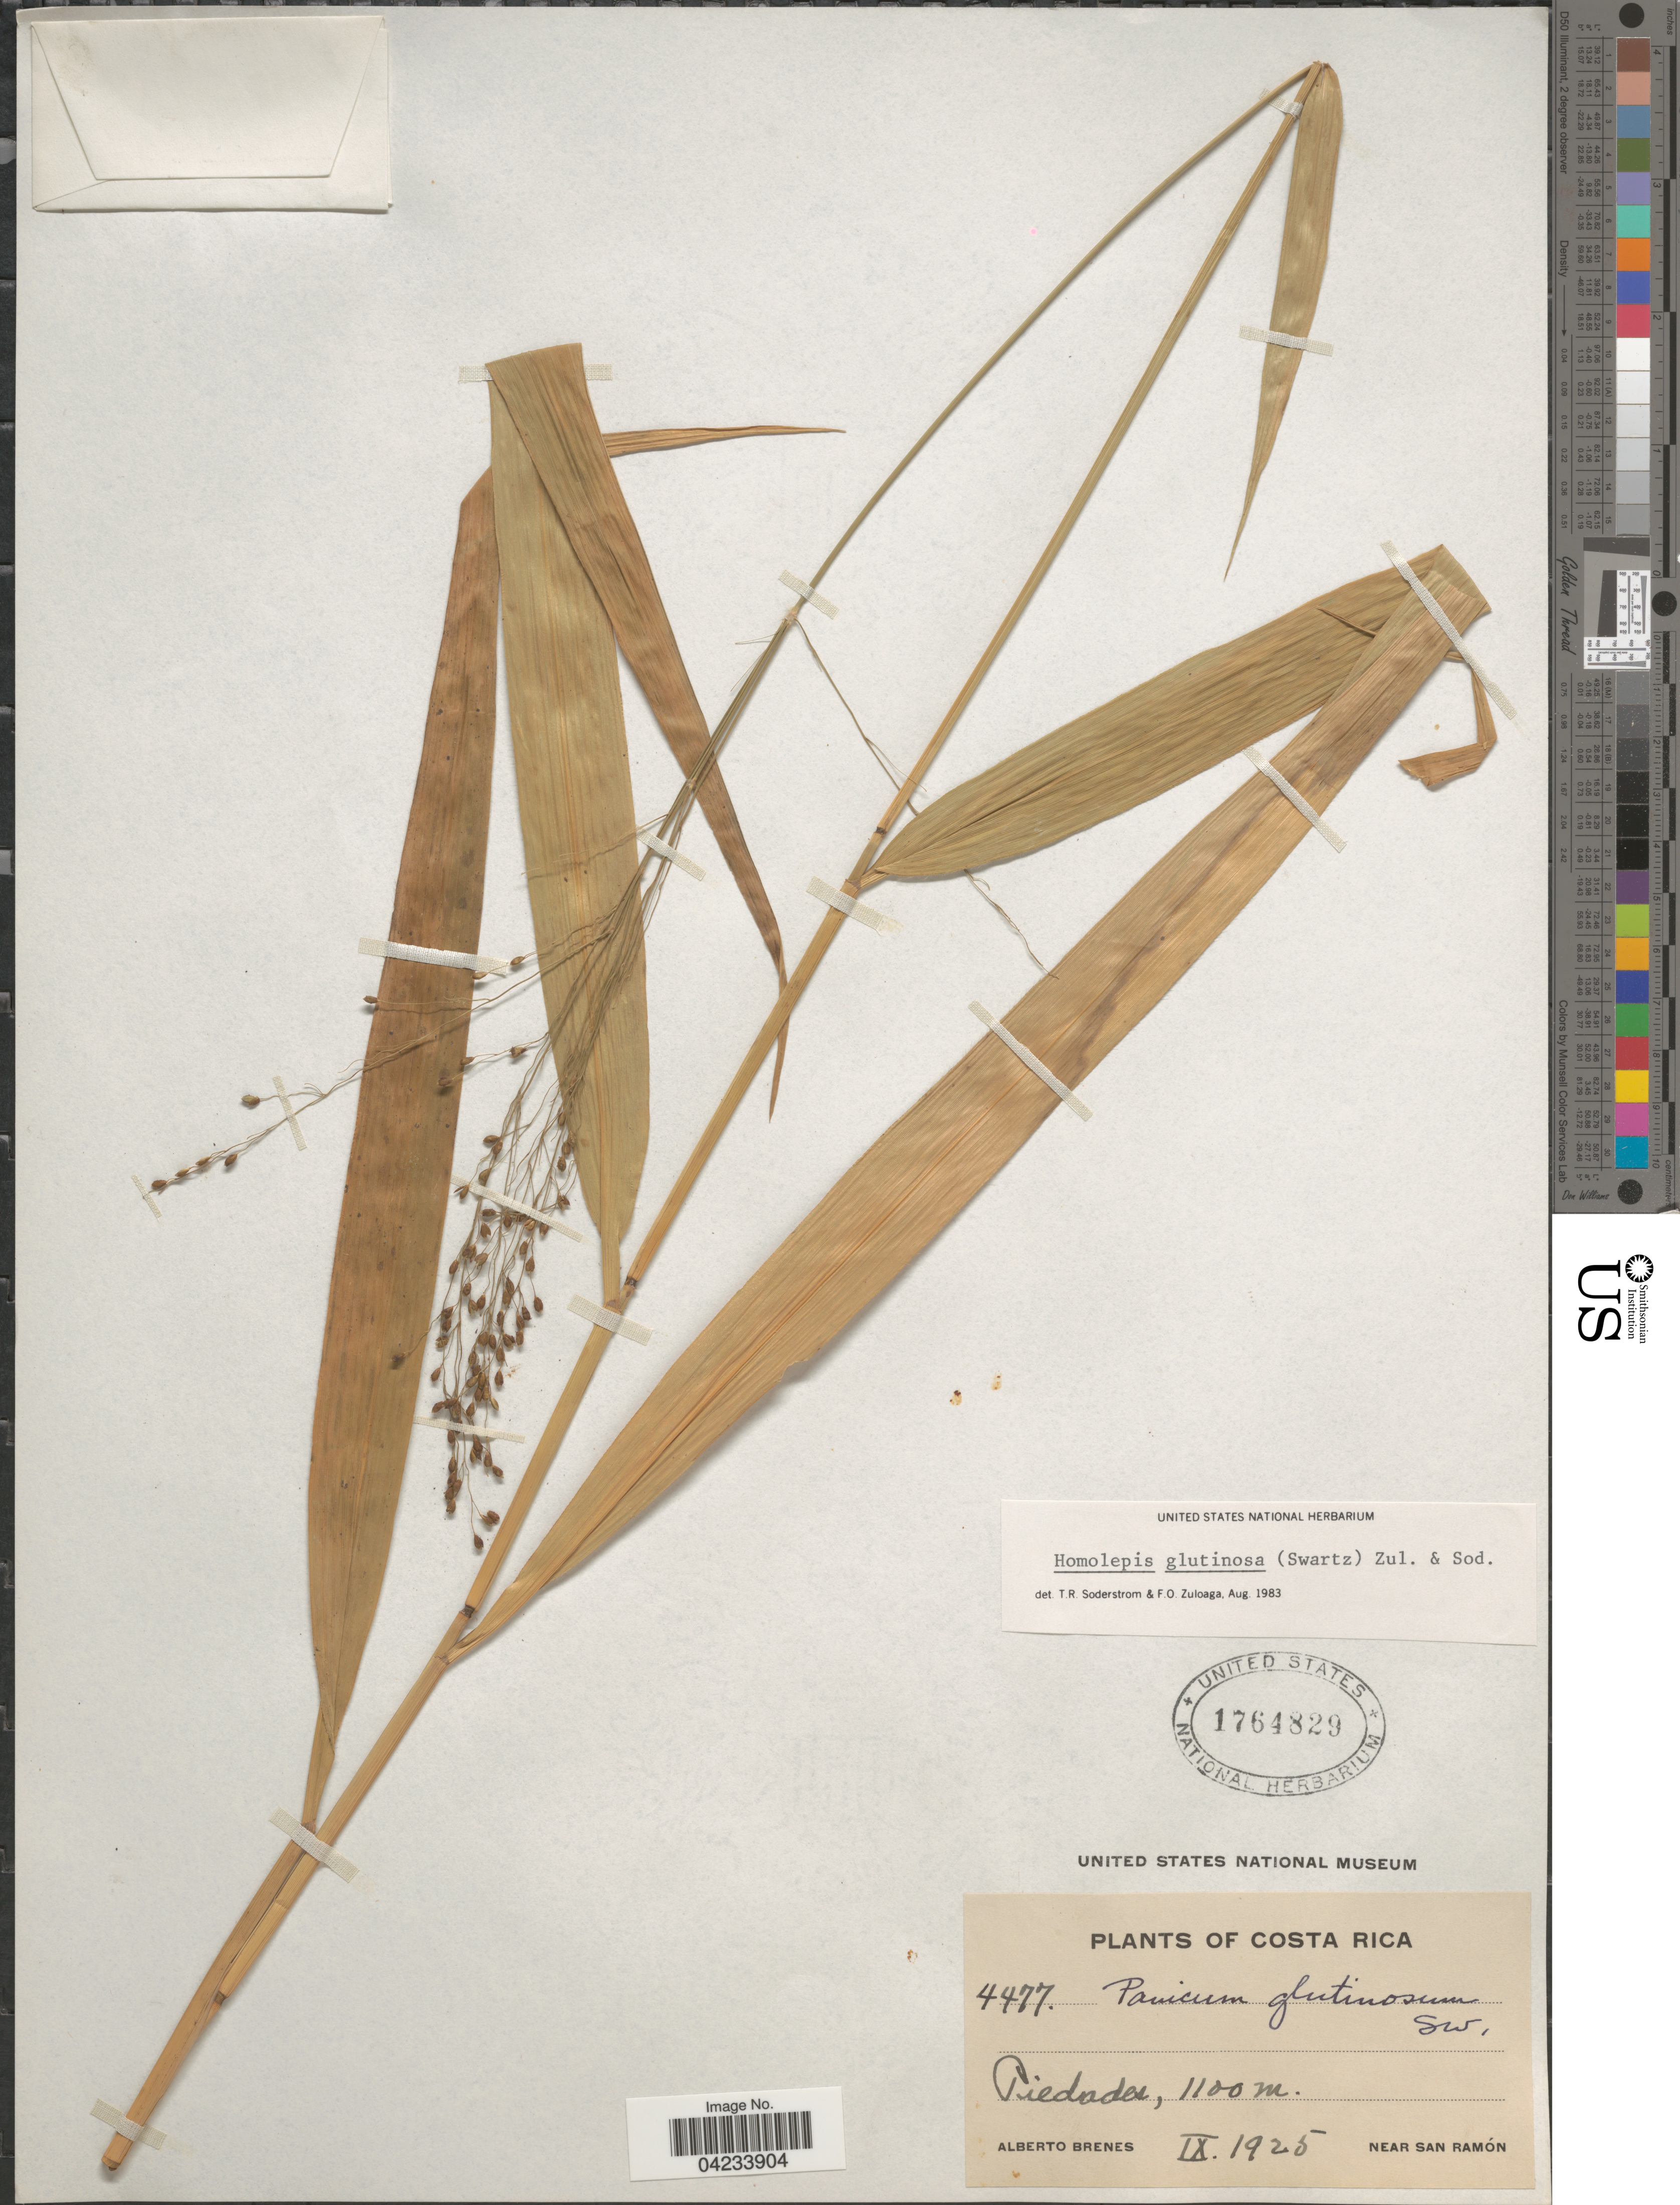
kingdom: Plantae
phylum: Tracheophyta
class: Liliopsida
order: Poales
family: Poaceae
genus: Homolepis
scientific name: Homolepis glutinosa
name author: (Sw.) Zuloaga & Soderstr.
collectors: A. Brenes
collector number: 4477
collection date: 1925-09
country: Costa Rica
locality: Piedades. Near San Ramón.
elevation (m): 1100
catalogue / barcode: US 1764829